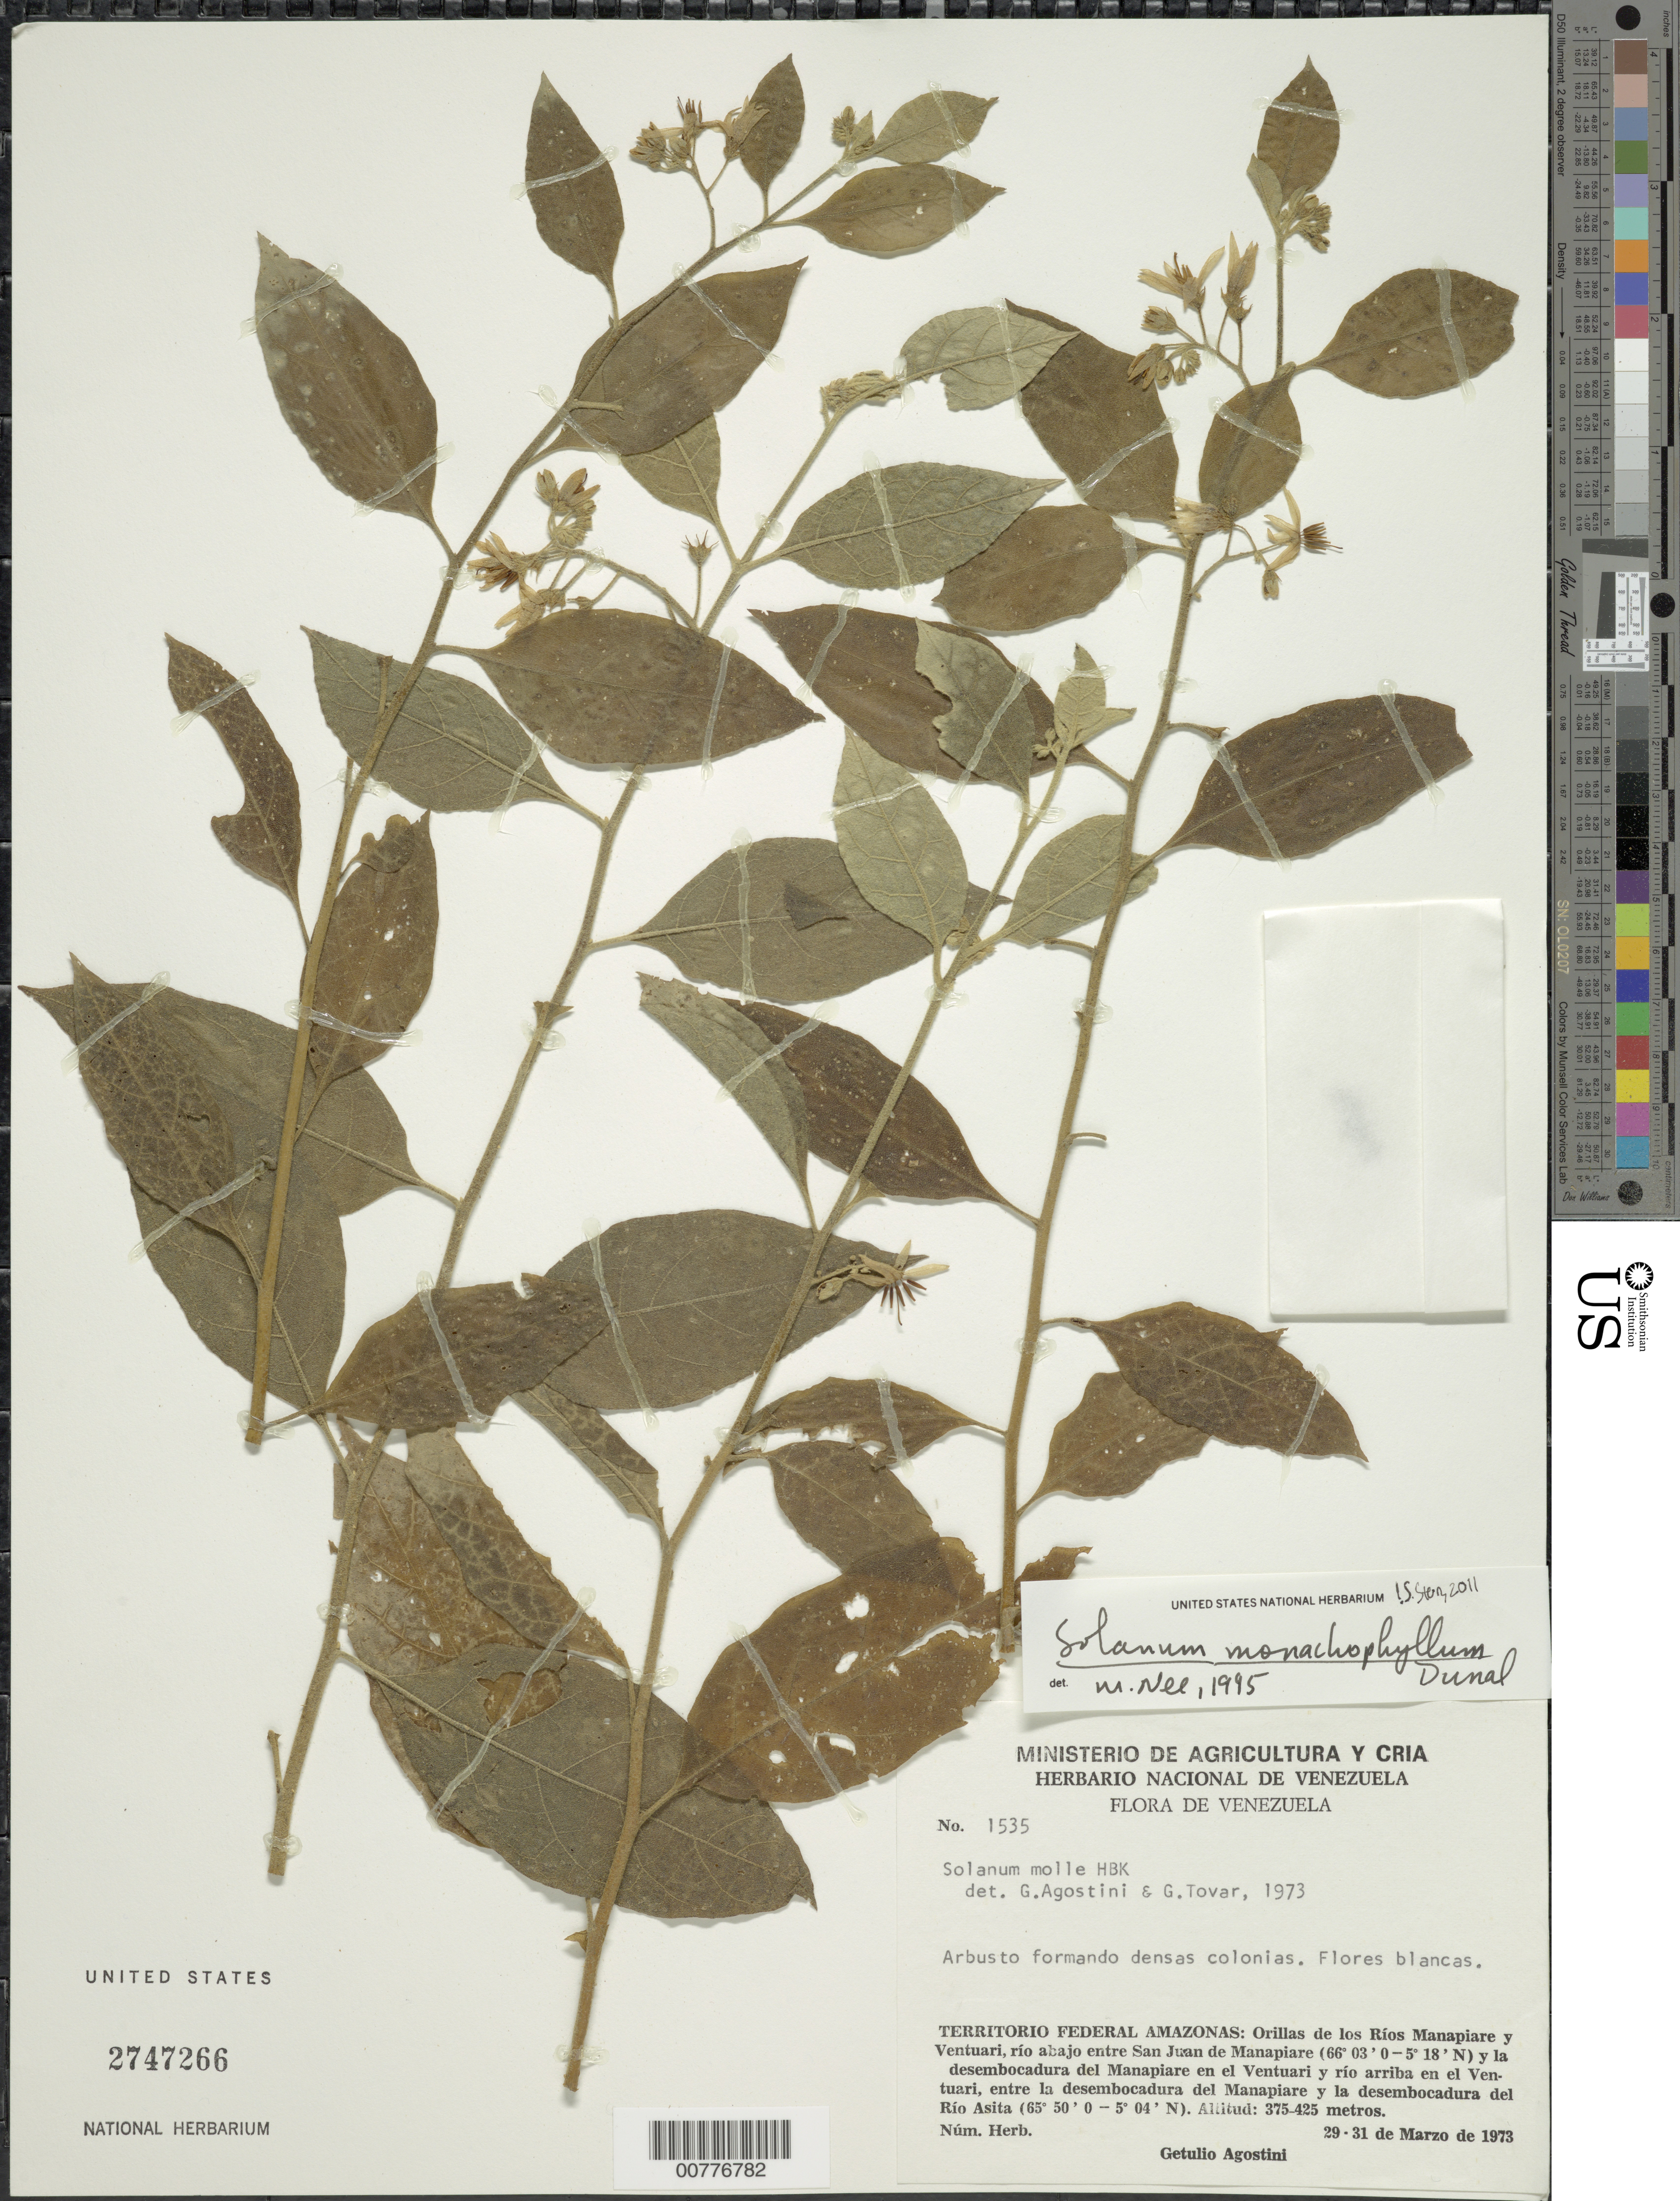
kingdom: Plantae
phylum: Tracheophyta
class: Magnoliopsida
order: Solanales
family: Solanaceae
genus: Solanum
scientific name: Solanum monachophyllum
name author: Dunal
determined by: Nee, Michael H.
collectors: G. Agostini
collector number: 1535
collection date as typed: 3 Mar 1973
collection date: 1973-03-03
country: Venezuela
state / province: Amazonas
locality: Ríos Manapiare y Ventuari, Río abajo entre San Juan de Manapiare y la desembocadura del Manapiare y la desembocadura del Río Asita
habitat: Riverbank.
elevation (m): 375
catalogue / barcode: US 2747266